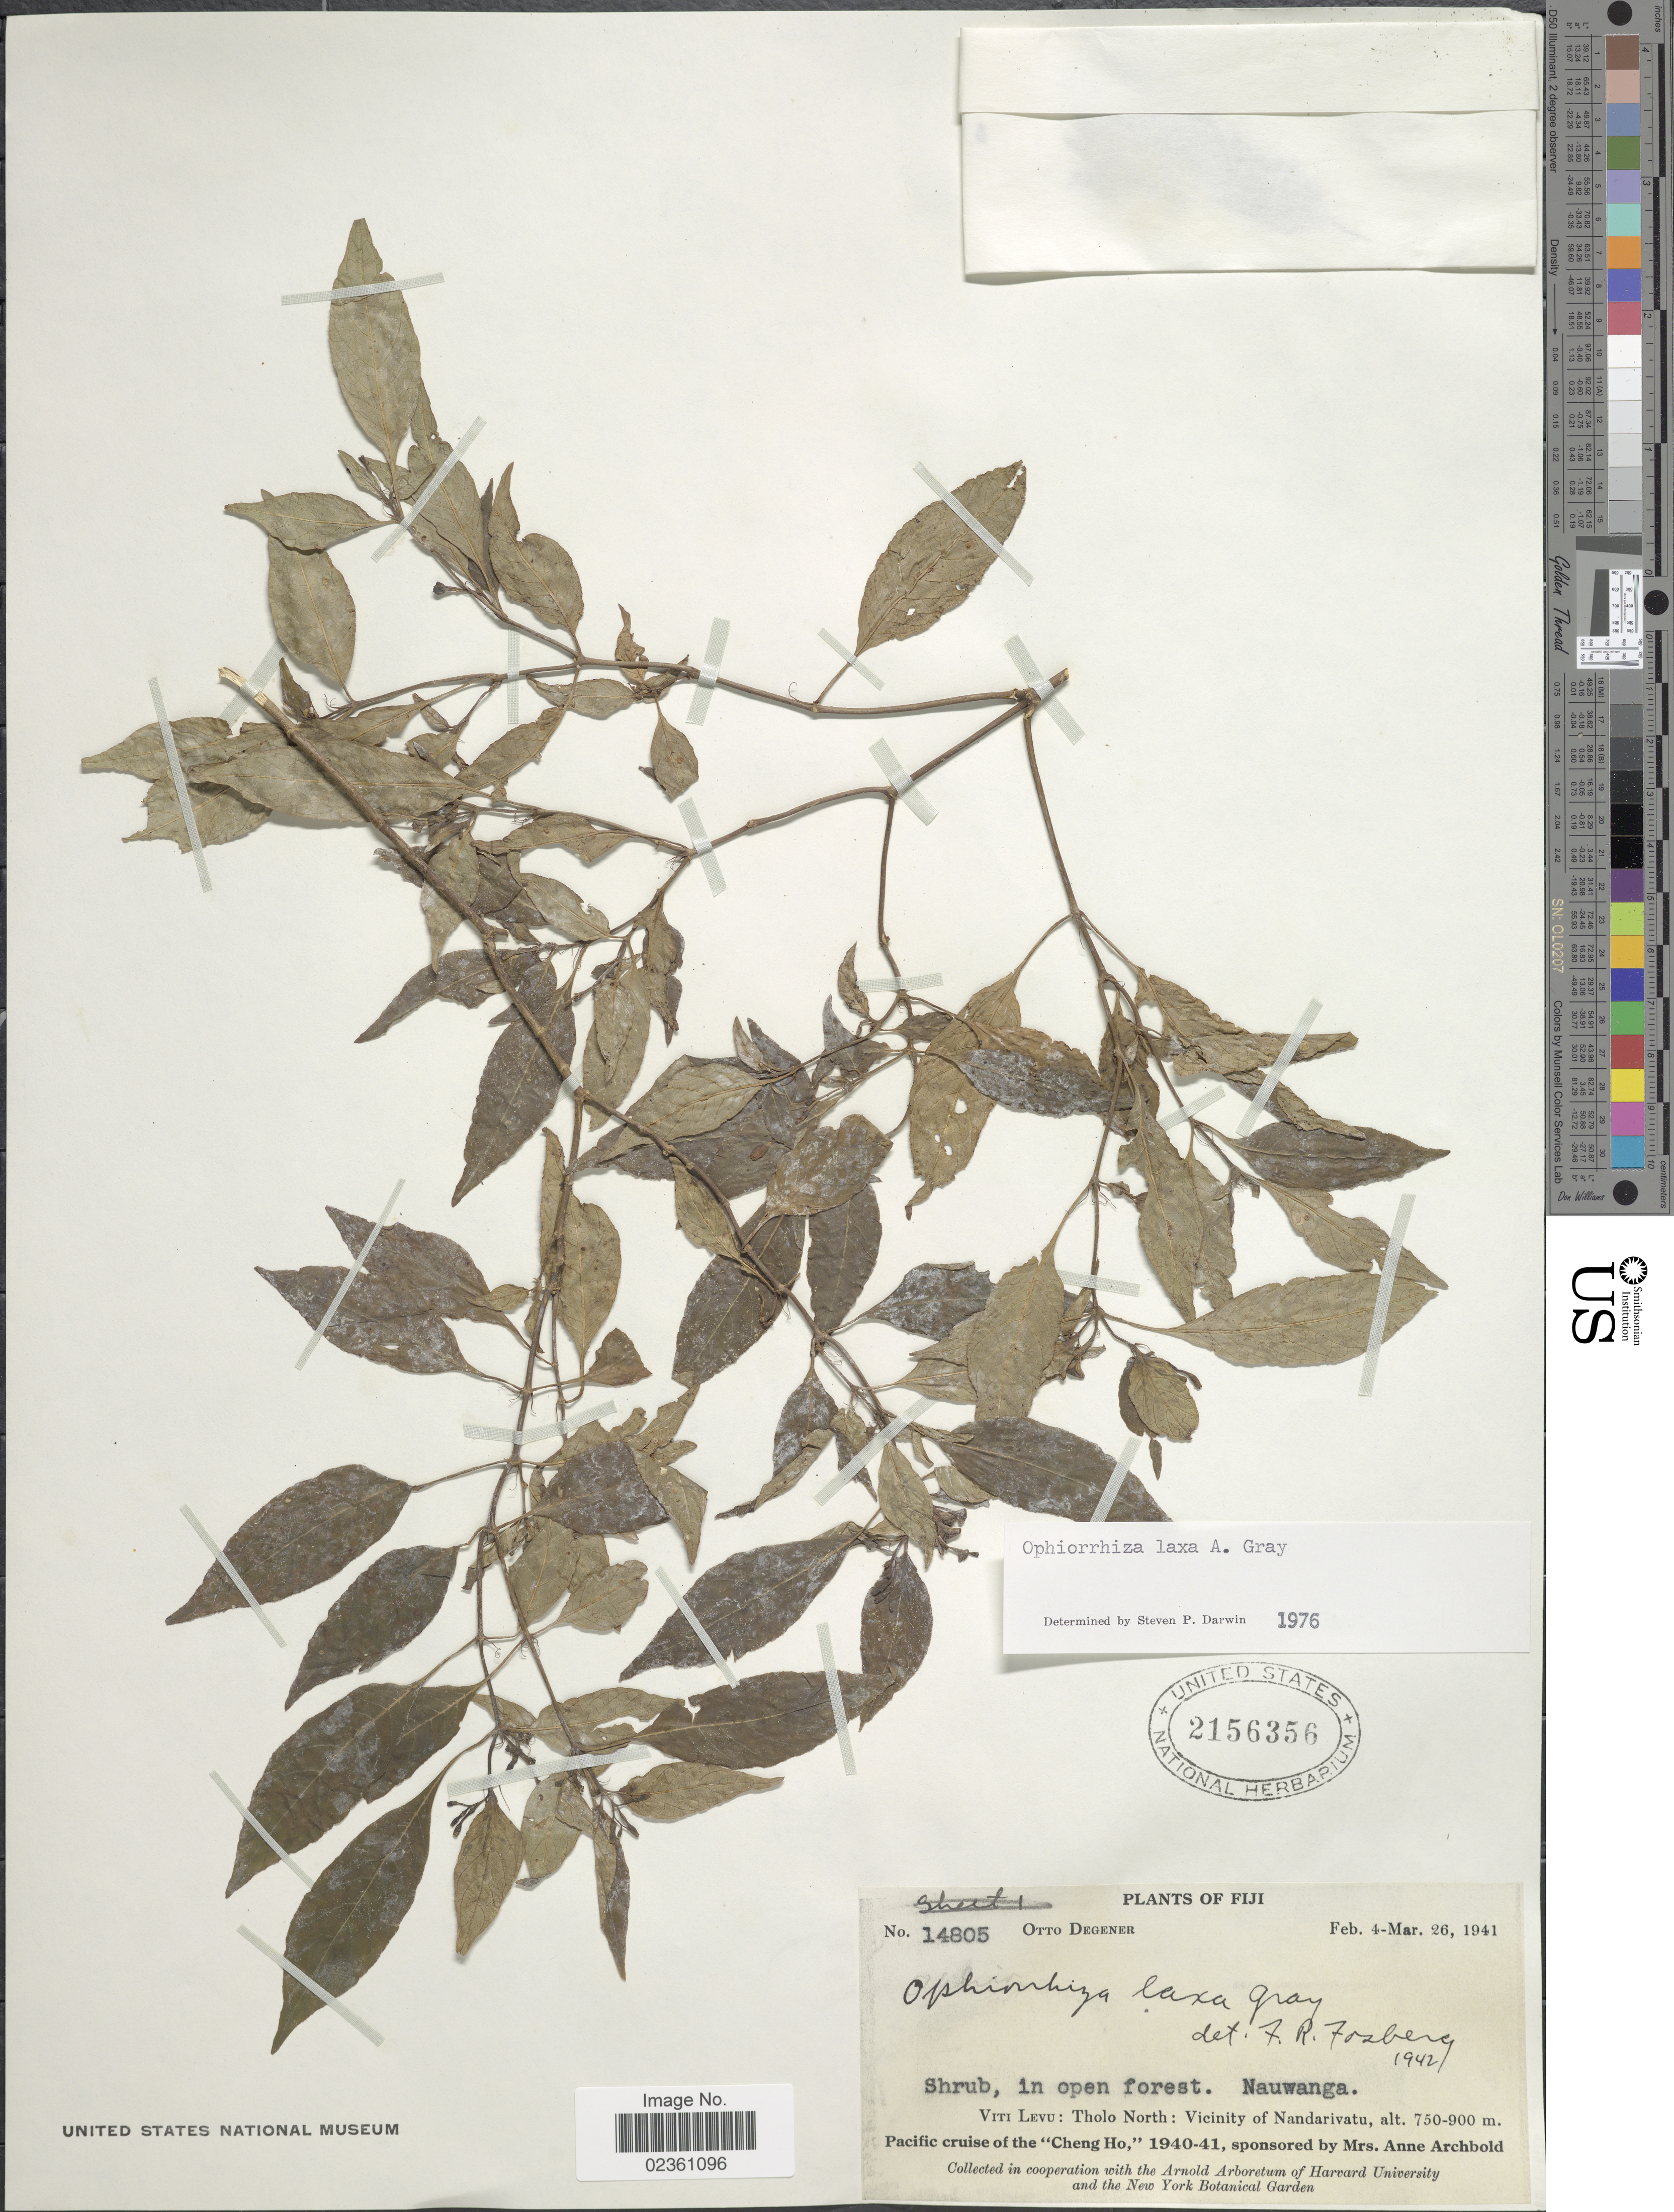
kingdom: Plantae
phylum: Tracheophyta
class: Magnoliopsida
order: Gentianales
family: Rubiaceae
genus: Ophiorrhiza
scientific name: Ophiorrhiza laxa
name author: A. Gray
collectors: O. Degener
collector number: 14805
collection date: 1941-02-04/1941-03-26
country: Fiji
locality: In open forest, Nauwanga, Viti Levu: Tholo North: Vicinity of Nandarivatu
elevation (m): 750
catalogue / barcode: US 2156356